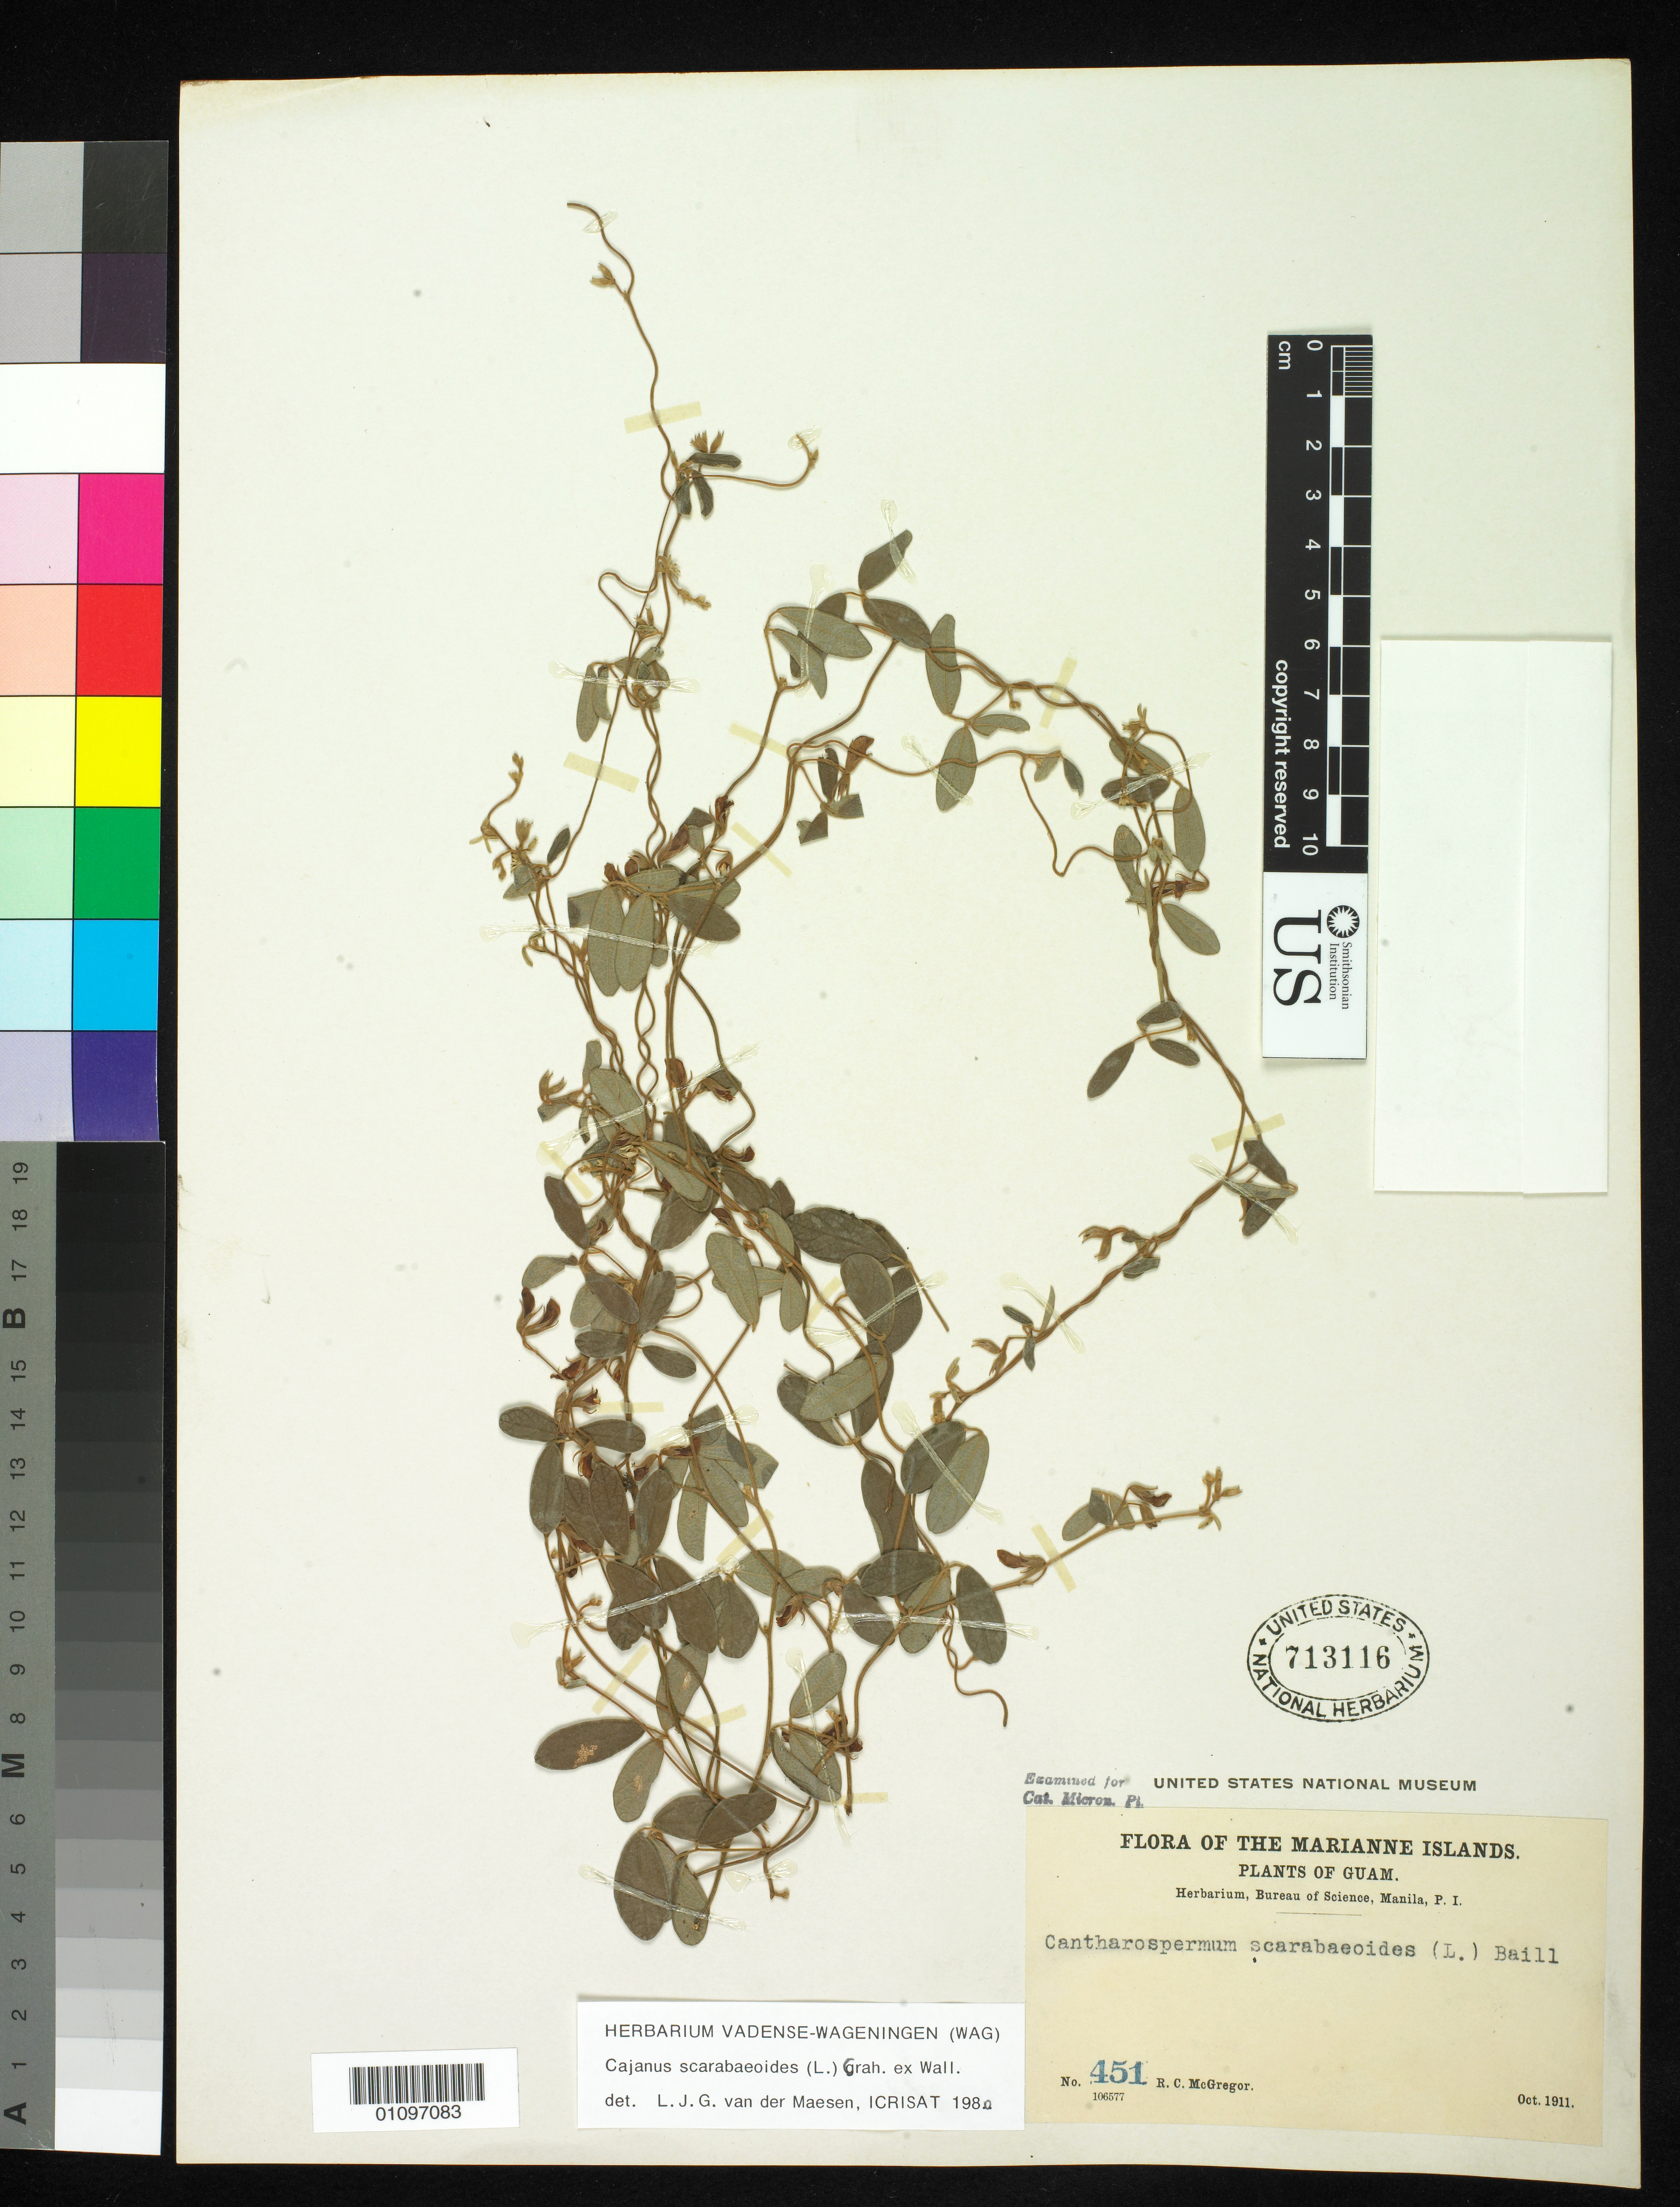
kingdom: Plantae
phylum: Tracheophyta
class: Magnoliopsida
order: Fabales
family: Fabaceae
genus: Cajanus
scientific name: Cajanus scarabaeoides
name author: (L.) Thou. ex Graham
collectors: R. C. McGregor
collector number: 451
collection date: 1911-10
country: Guam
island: Guam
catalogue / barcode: US 713116